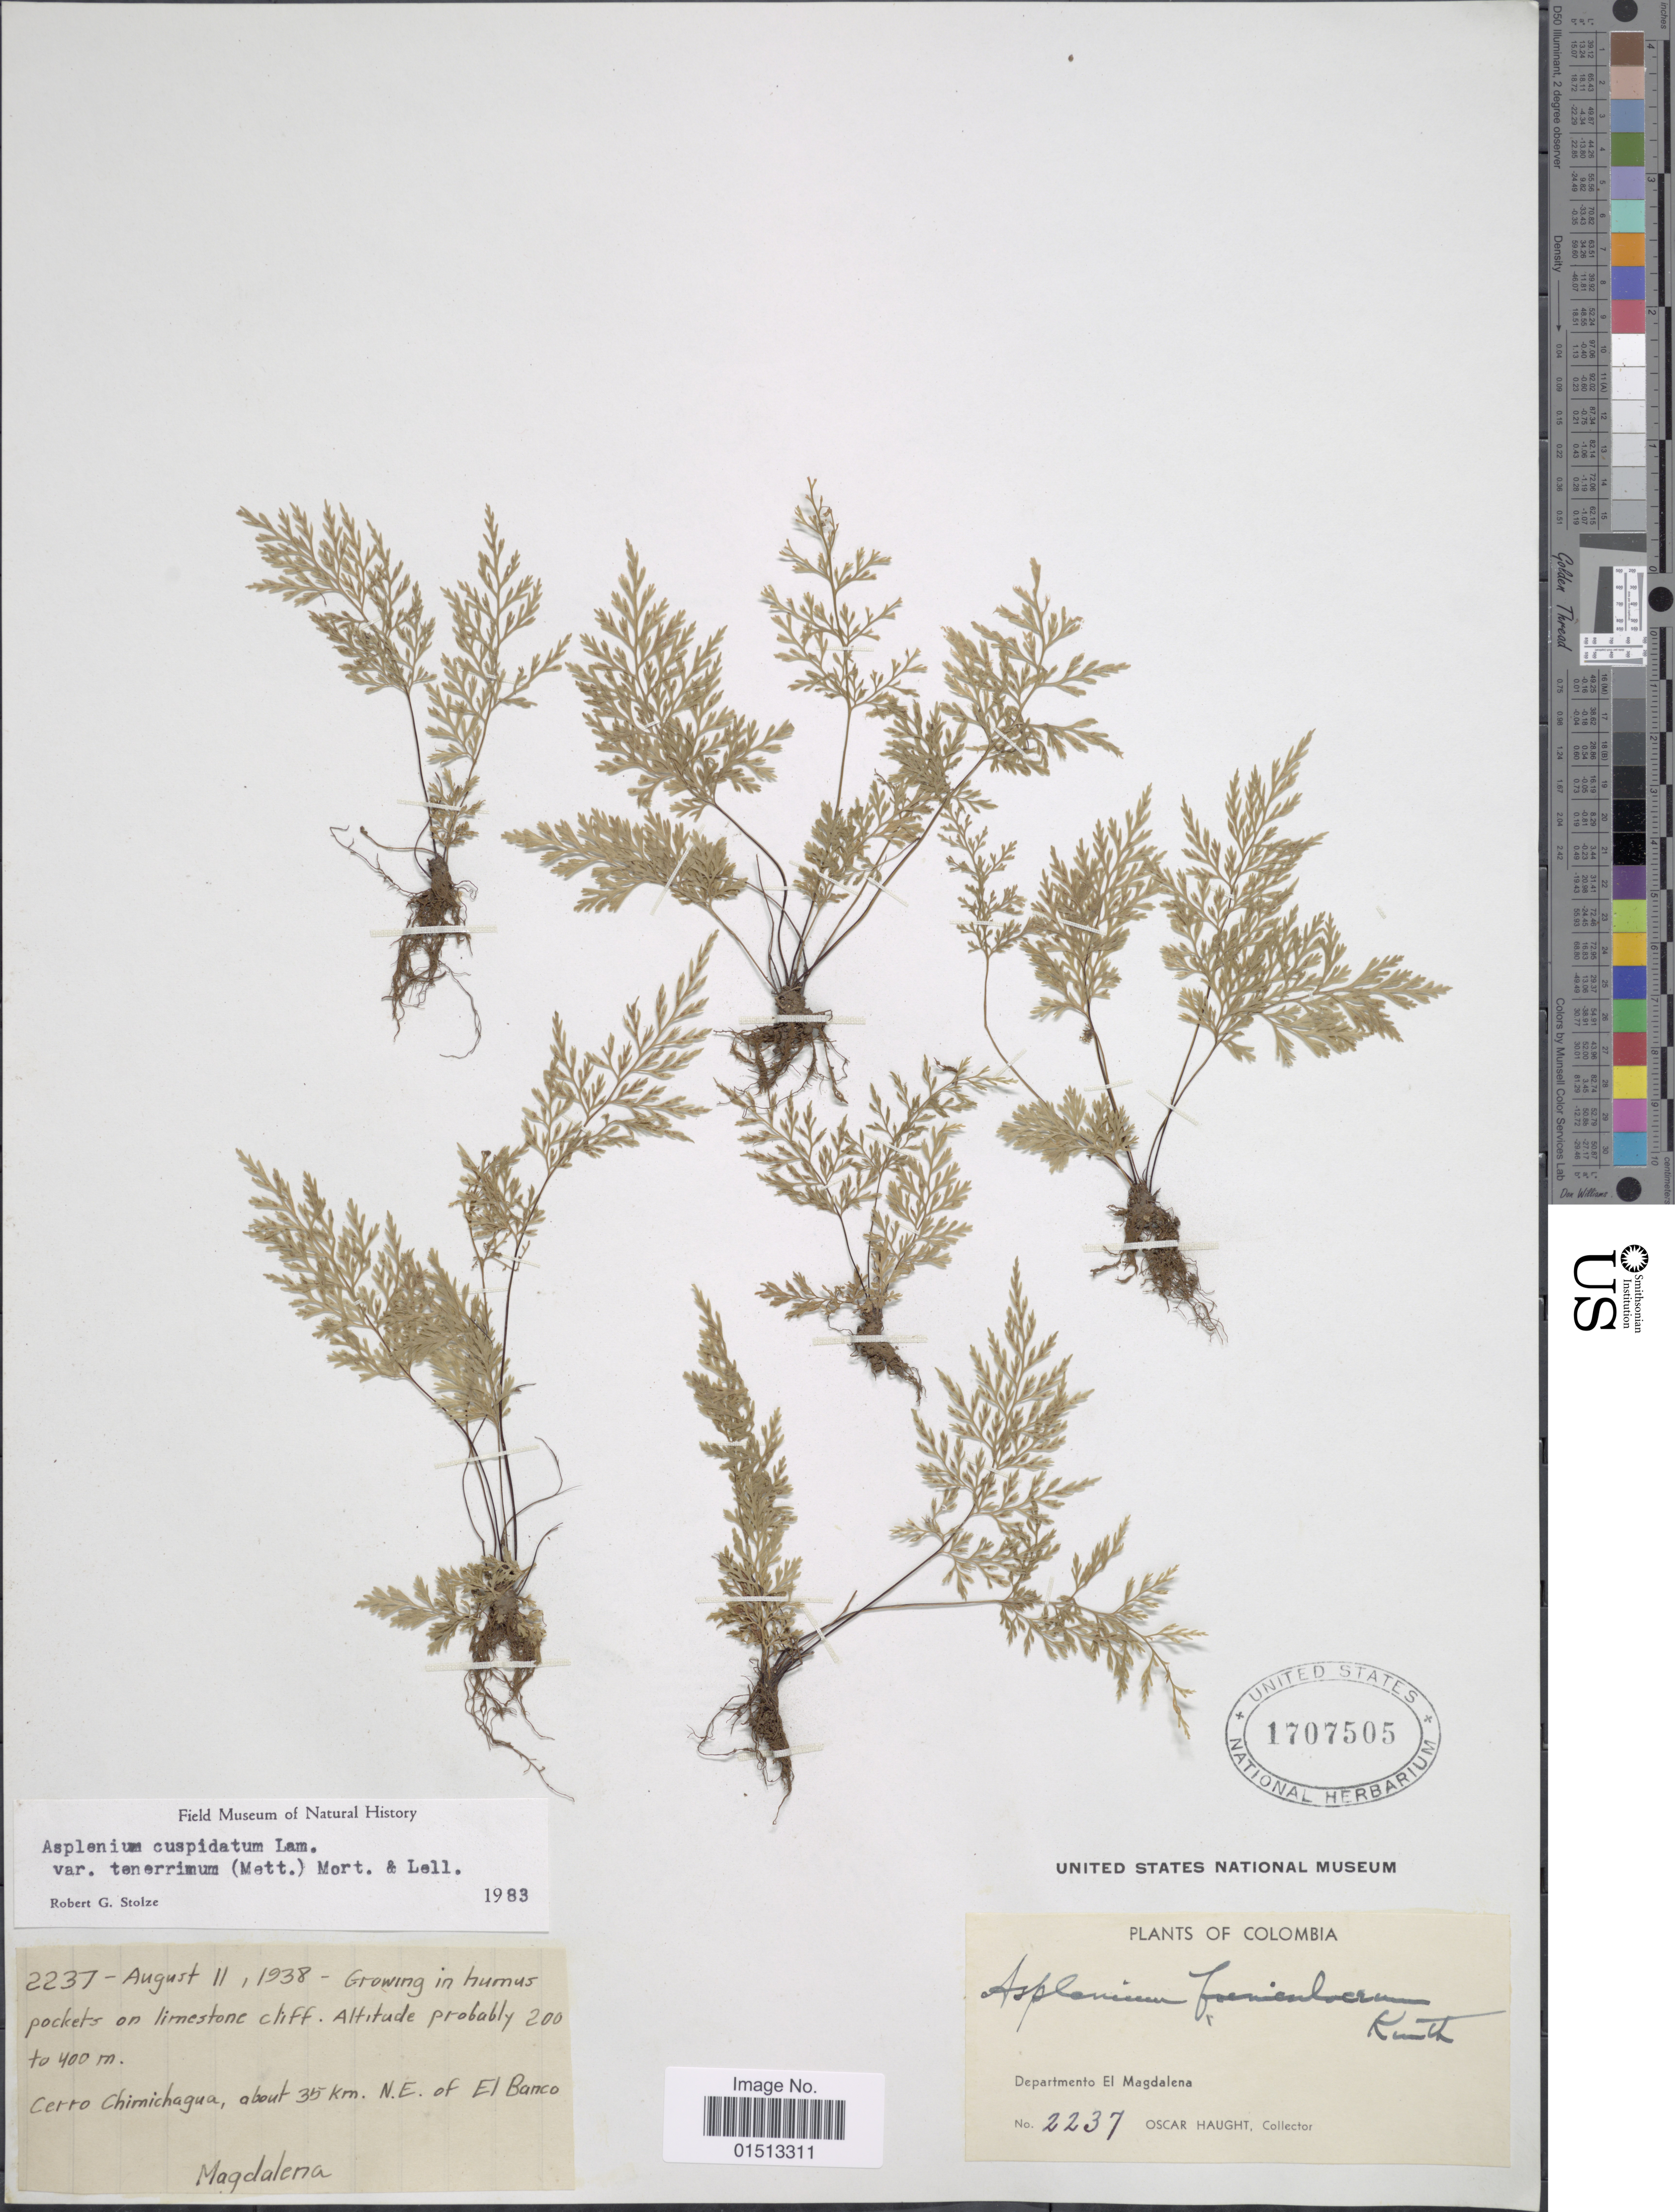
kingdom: Plantae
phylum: Tracheophyta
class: Polypodiopsida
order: Polypodiales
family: Aspleniaceae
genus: Asplenium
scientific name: Asplenium tenerrimum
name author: Mett. ex Kuhn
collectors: O. L. Haught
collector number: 2237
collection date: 1938-08-11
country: Colombia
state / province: Magdalena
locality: Cerro Chimichagua, about 35 km. N.E. of El Banco.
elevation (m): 200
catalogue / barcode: US 1707505